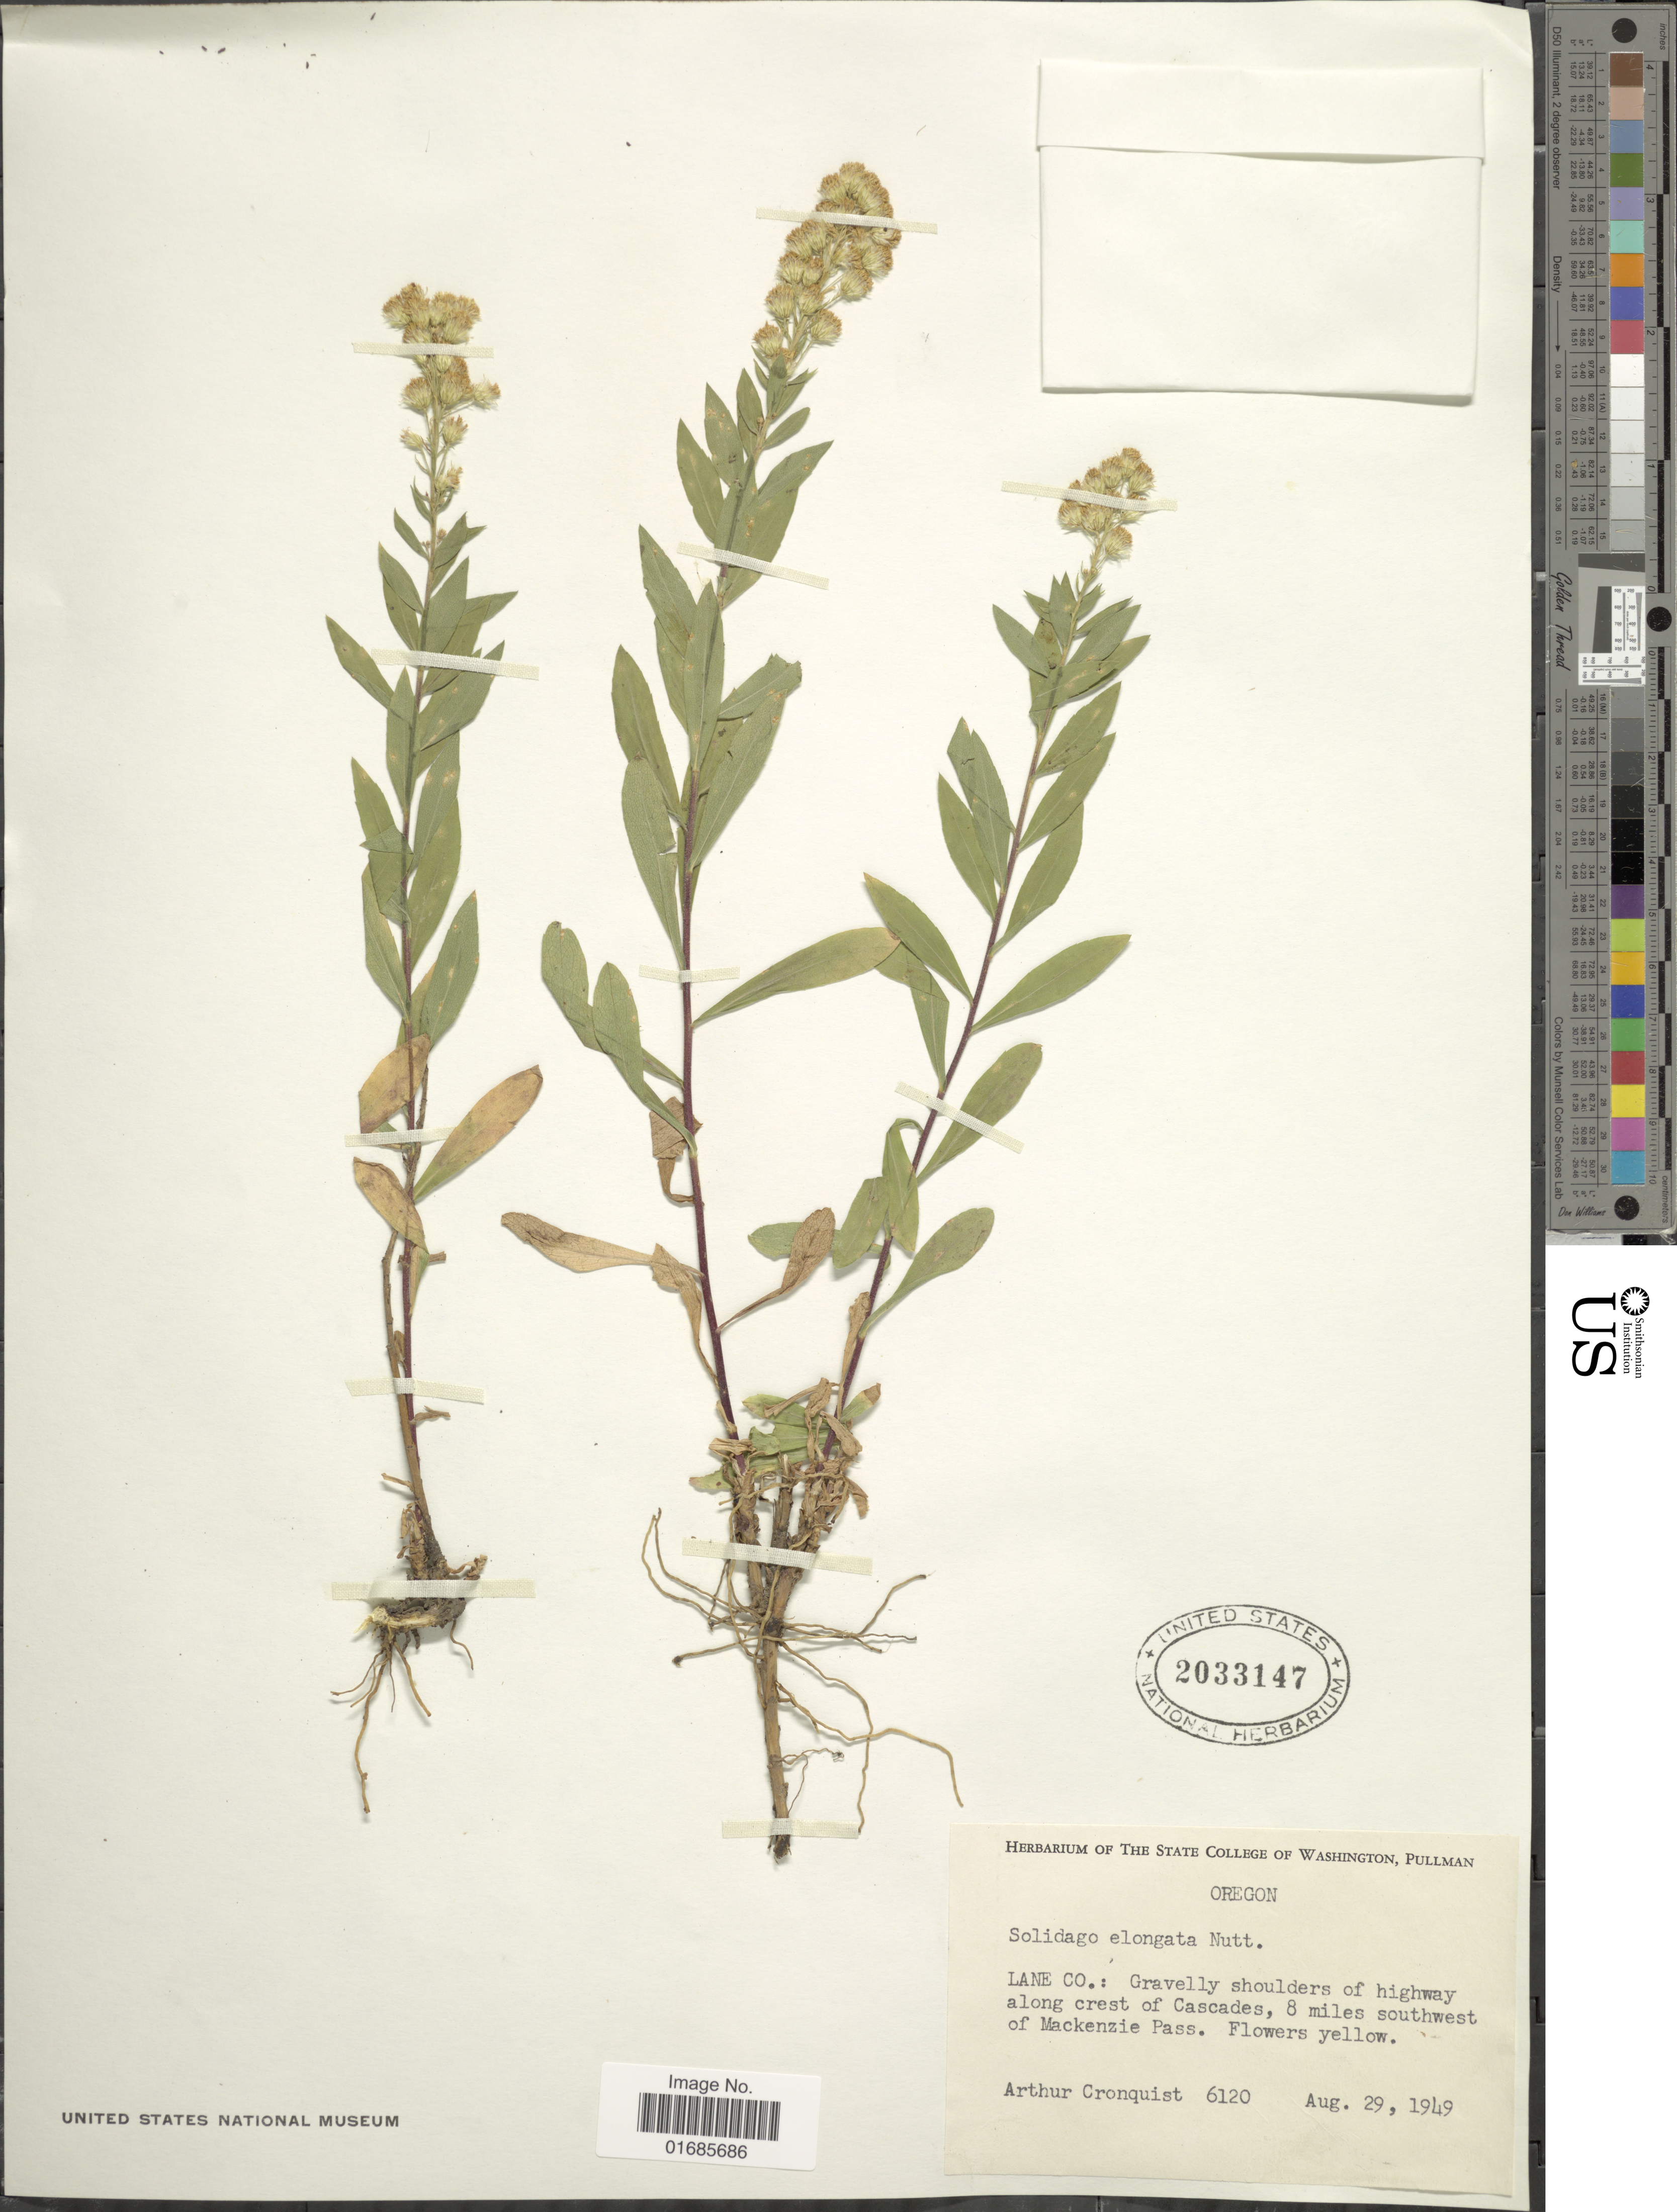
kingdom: Plantae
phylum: Tracheophyta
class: Magnoliopsida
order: Asterales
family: Asteraceae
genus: Solidago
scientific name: Solidago canadensis var. salebrosa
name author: (Piper) M.E. Jones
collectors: A. J. Cronquist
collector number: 6120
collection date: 1949-08-29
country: United States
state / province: Oregon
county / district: Lane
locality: Lane Co., gravelly shoulders of highway along crest of Cascades, 8 miles southwest of Mackenzie Pass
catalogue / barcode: US 2033147